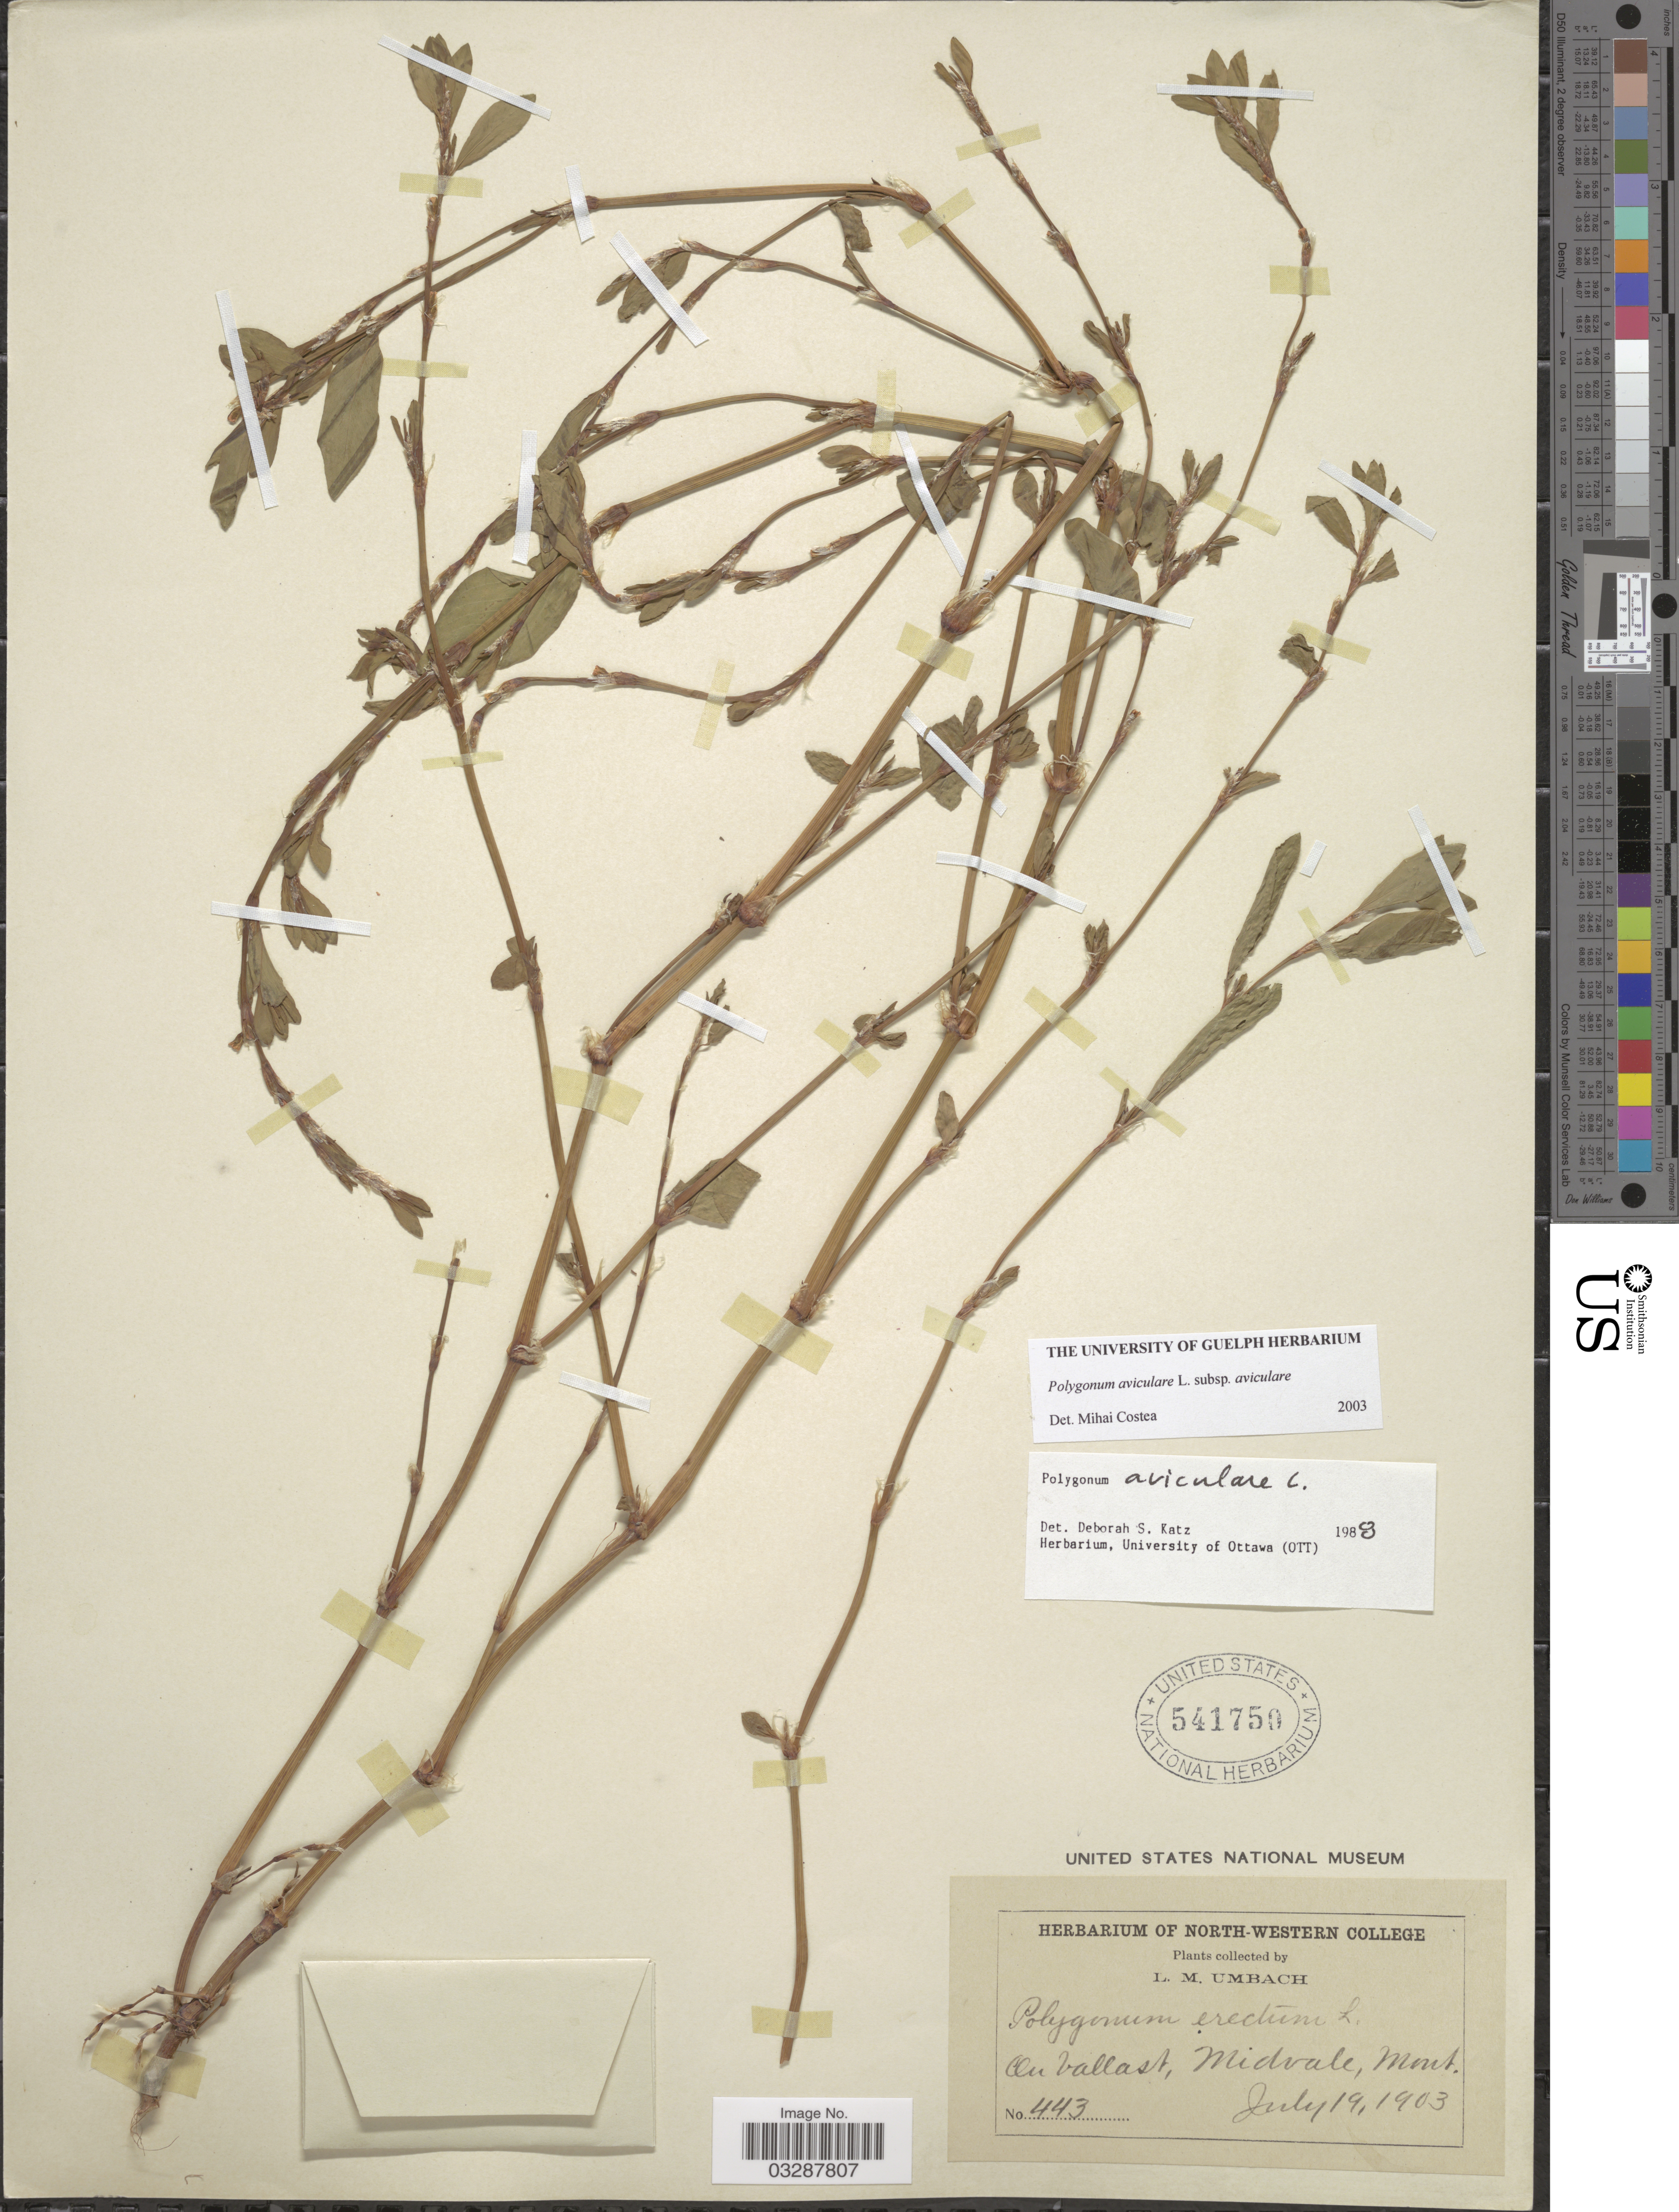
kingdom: Plantae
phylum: Tracheophyta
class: Magnoliopsida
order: Caryophyllales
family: Polygonaceae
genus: Polygonum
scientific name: Polygonum aviculare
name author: L.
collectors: L. M. Umbach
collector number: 443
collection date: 1903-07-19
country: United States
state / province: Montana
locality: On ballast, Midvale.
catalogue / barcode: US 541750